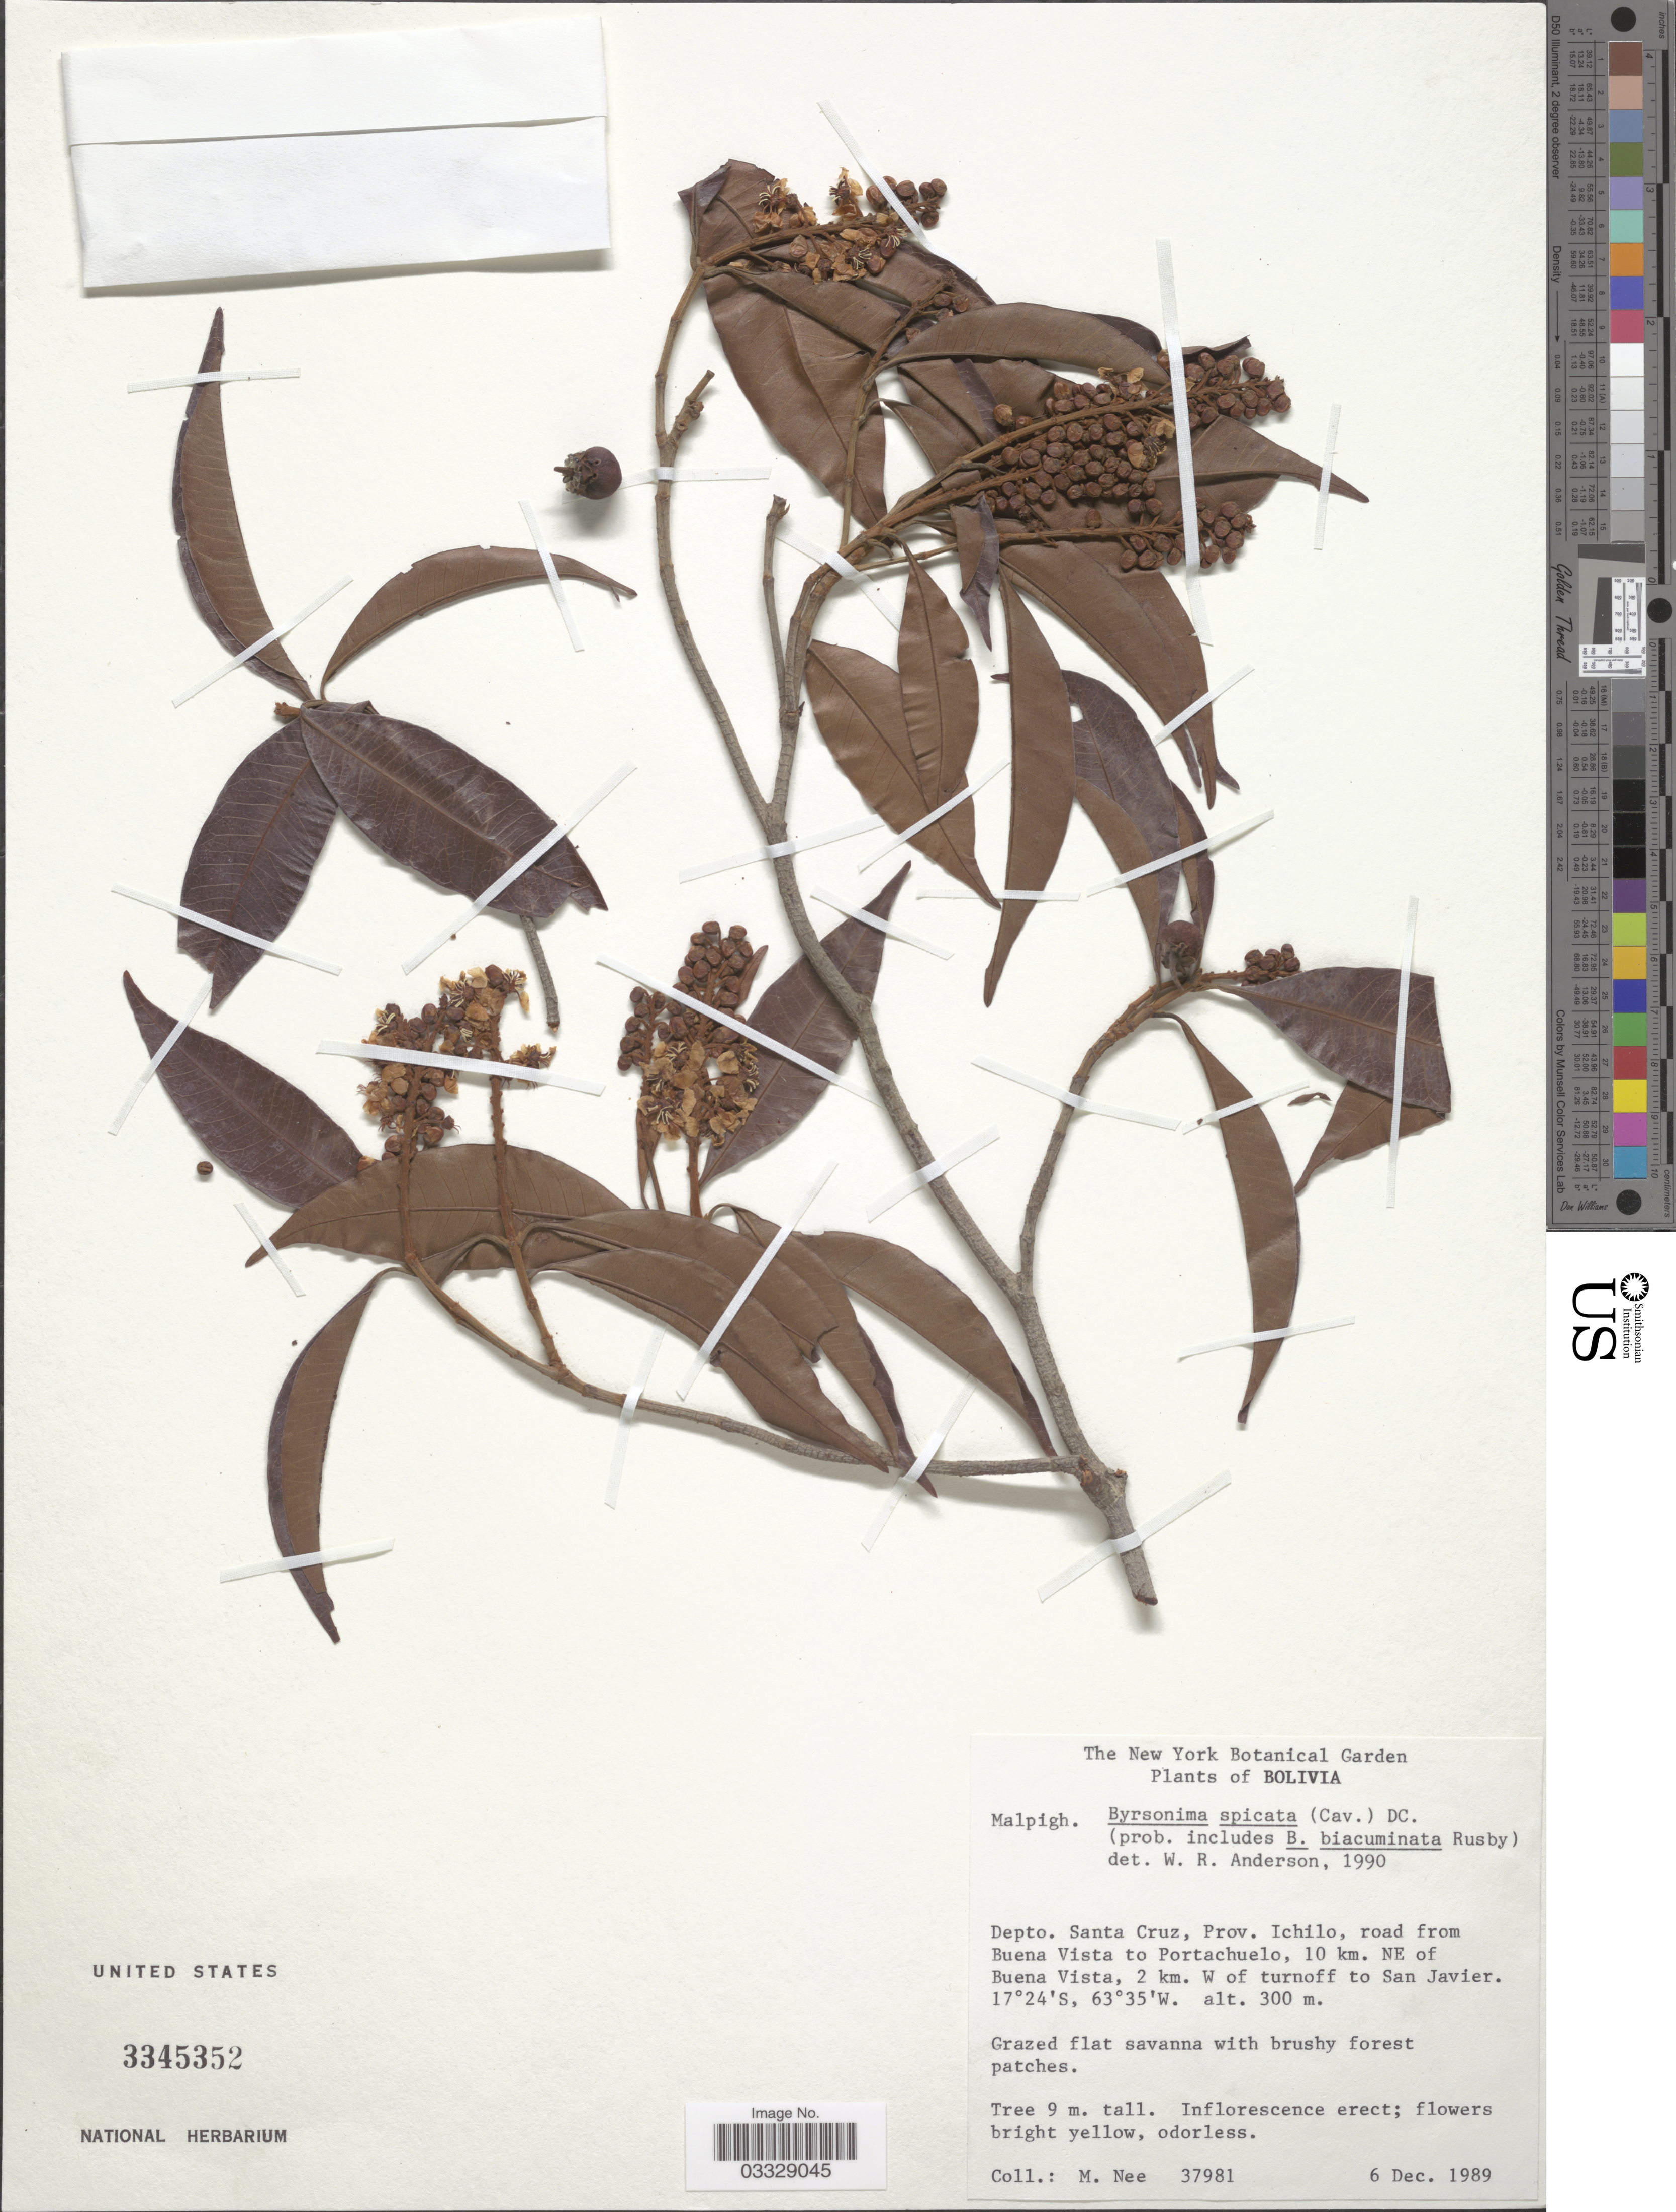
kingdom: Plantae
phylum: Tracheophyta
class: Magnoliopsida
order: Malpighiales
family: Malpighiaceae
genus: Byrsonima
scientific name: Byrsonima spicata (Cav.) DC.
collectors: M. Nee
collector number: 37981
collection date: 1989-12-06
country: Bolivia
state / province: Santa Cruz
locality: Depto. Santa Cruz, Prov. Ichilo, road from Buena Vista to Portachuelo, 10 km. NE of Buena Vista, 2 km. W of turnoff to San Javier.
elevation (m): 300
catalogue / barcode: US 3345352